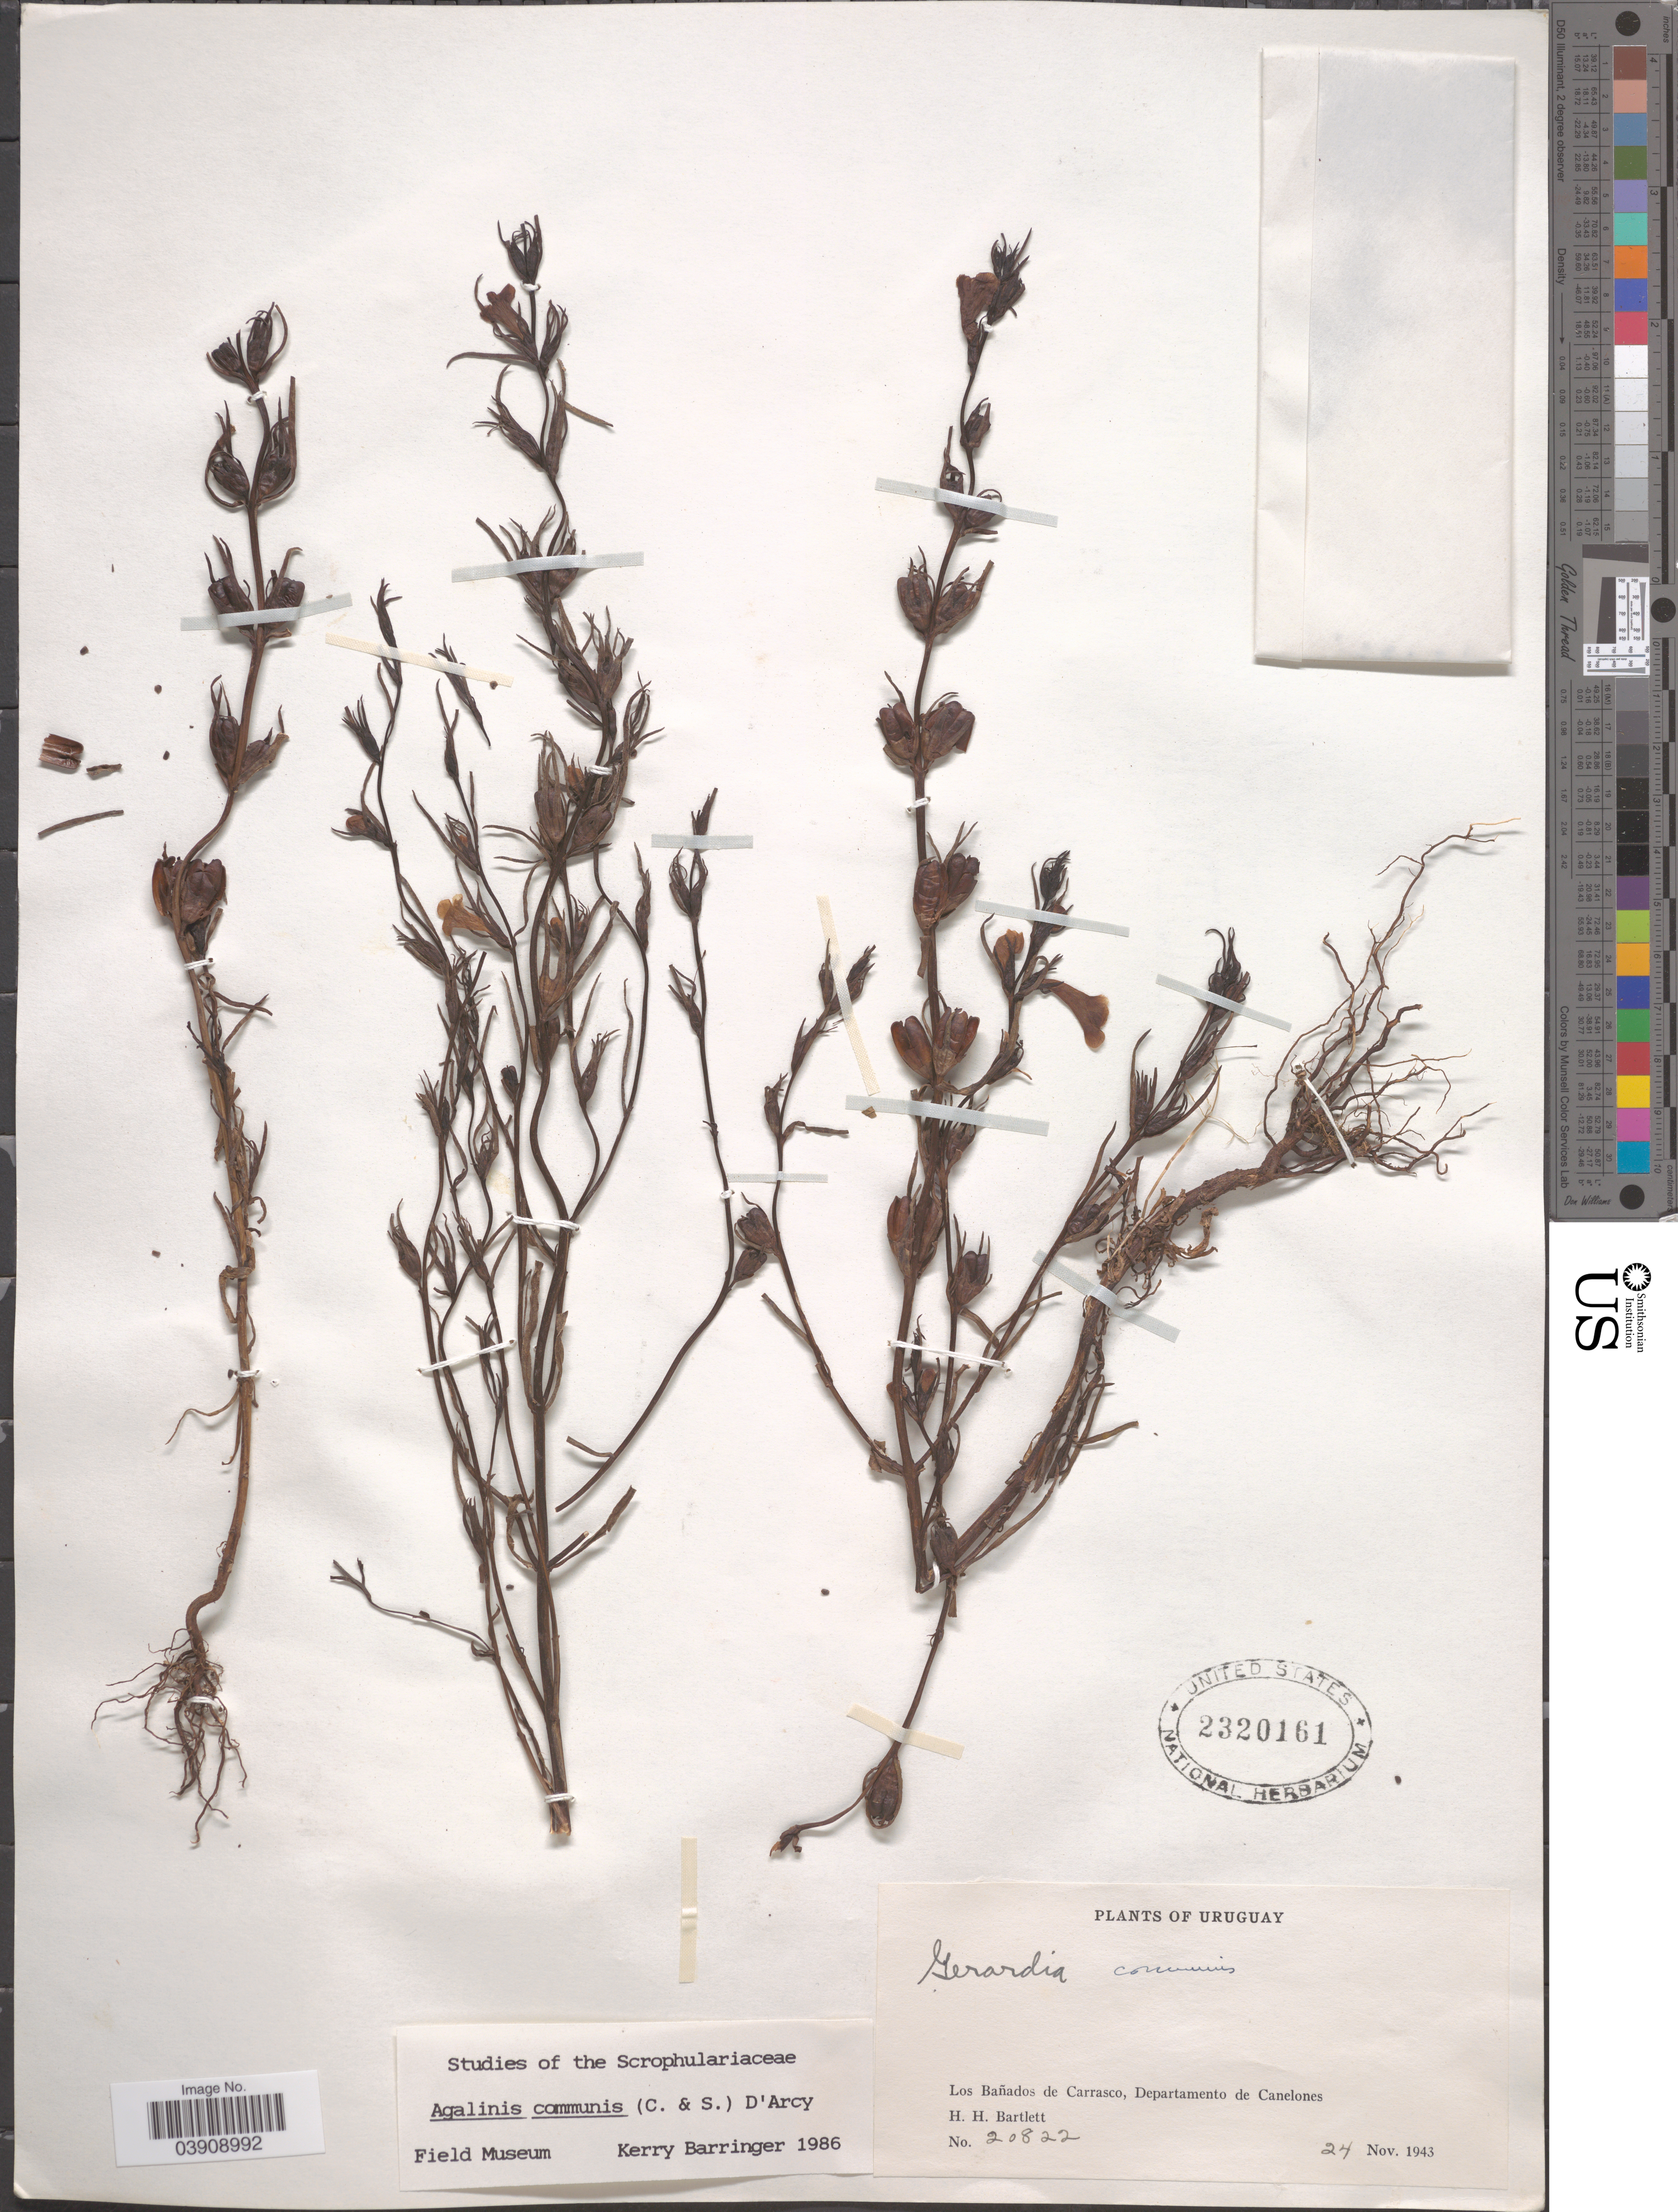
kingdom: Plantae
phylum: Tracheophyta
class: Magnoliopsida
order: Lamiales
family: Orobanchaceae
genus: Agalinis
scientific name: Agalinis communis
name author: (Cham. & Schltdl.) D'Arcy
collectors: H. H. Bartlett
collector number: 20822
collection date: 1943-11-24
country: Uruguay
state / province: Canelones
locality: Los Bañados de Carrasco, Departamento de Canelones.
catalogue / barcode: US 2320161